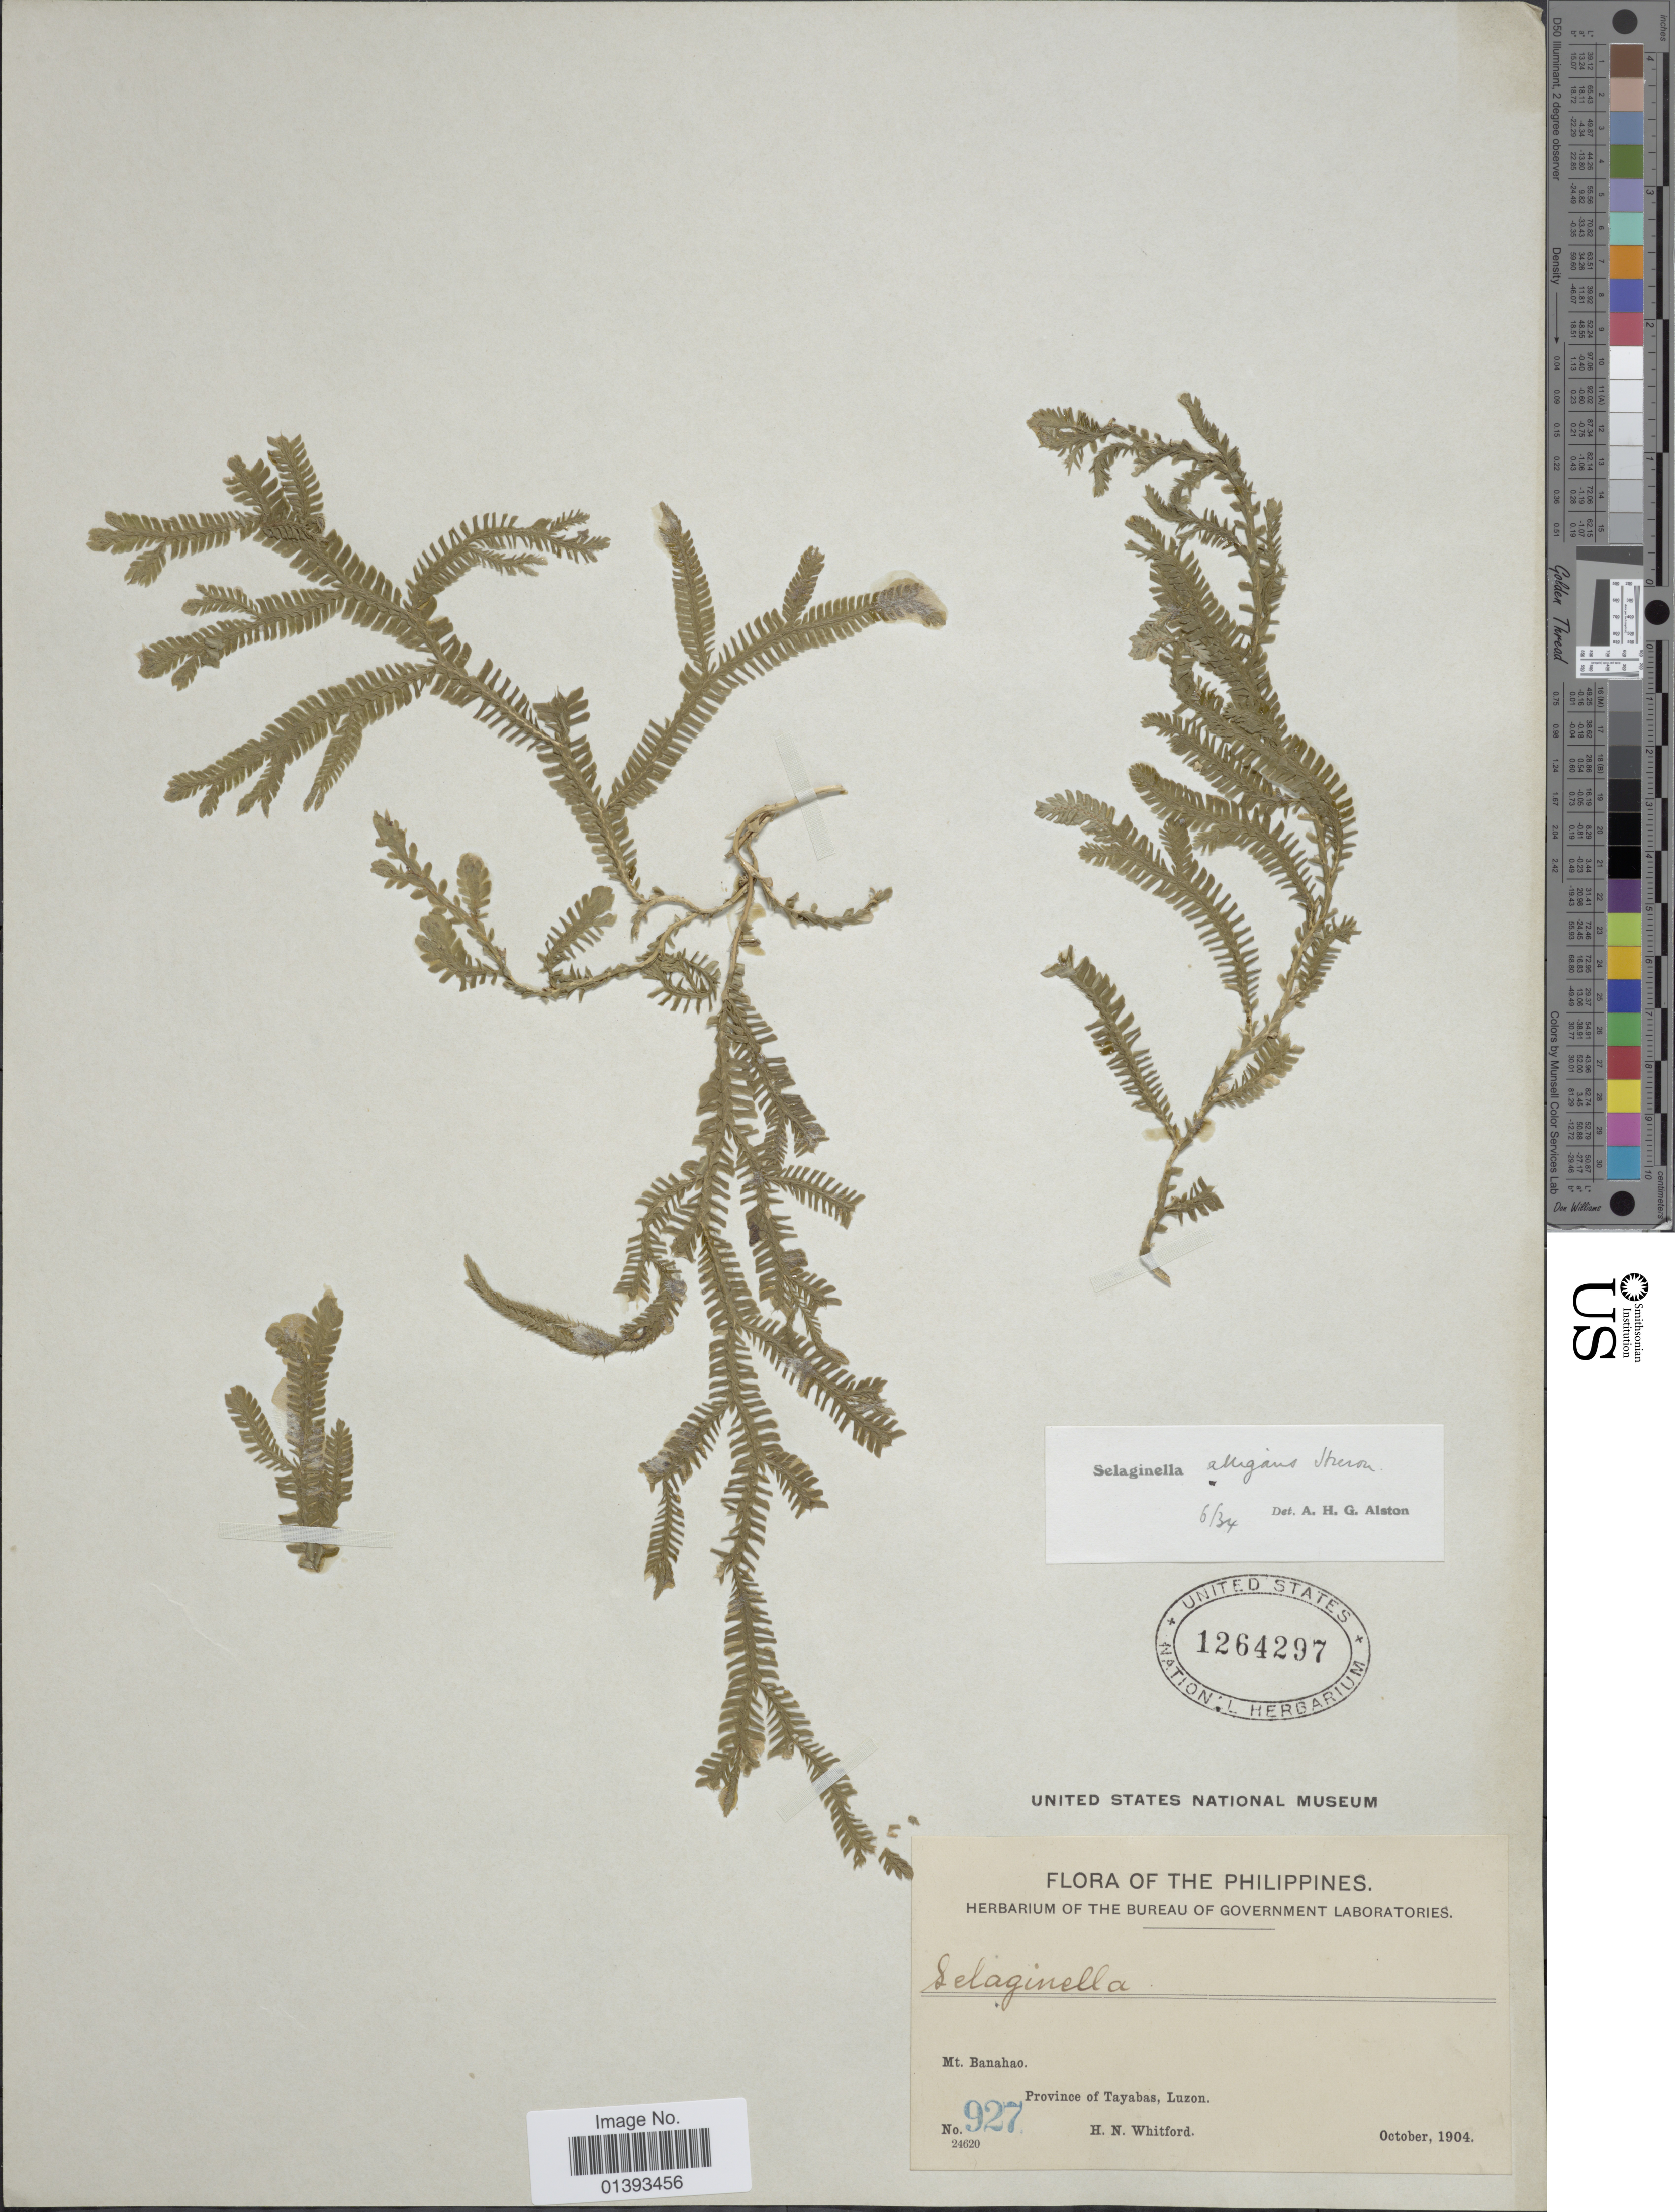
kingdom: Plantae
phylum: Tracheophyta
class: Lycopodiopsida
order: Selaginellales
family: Selaginellaceae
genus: Selaginella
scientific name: Selaginella alligans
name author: Hieron.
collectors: H. N. Whitford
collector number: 927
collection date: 1904-10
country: Philippines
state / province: Central Luzon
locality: Mt. Banahao, province of Tayabas, Luzon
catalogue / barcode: US 1264297